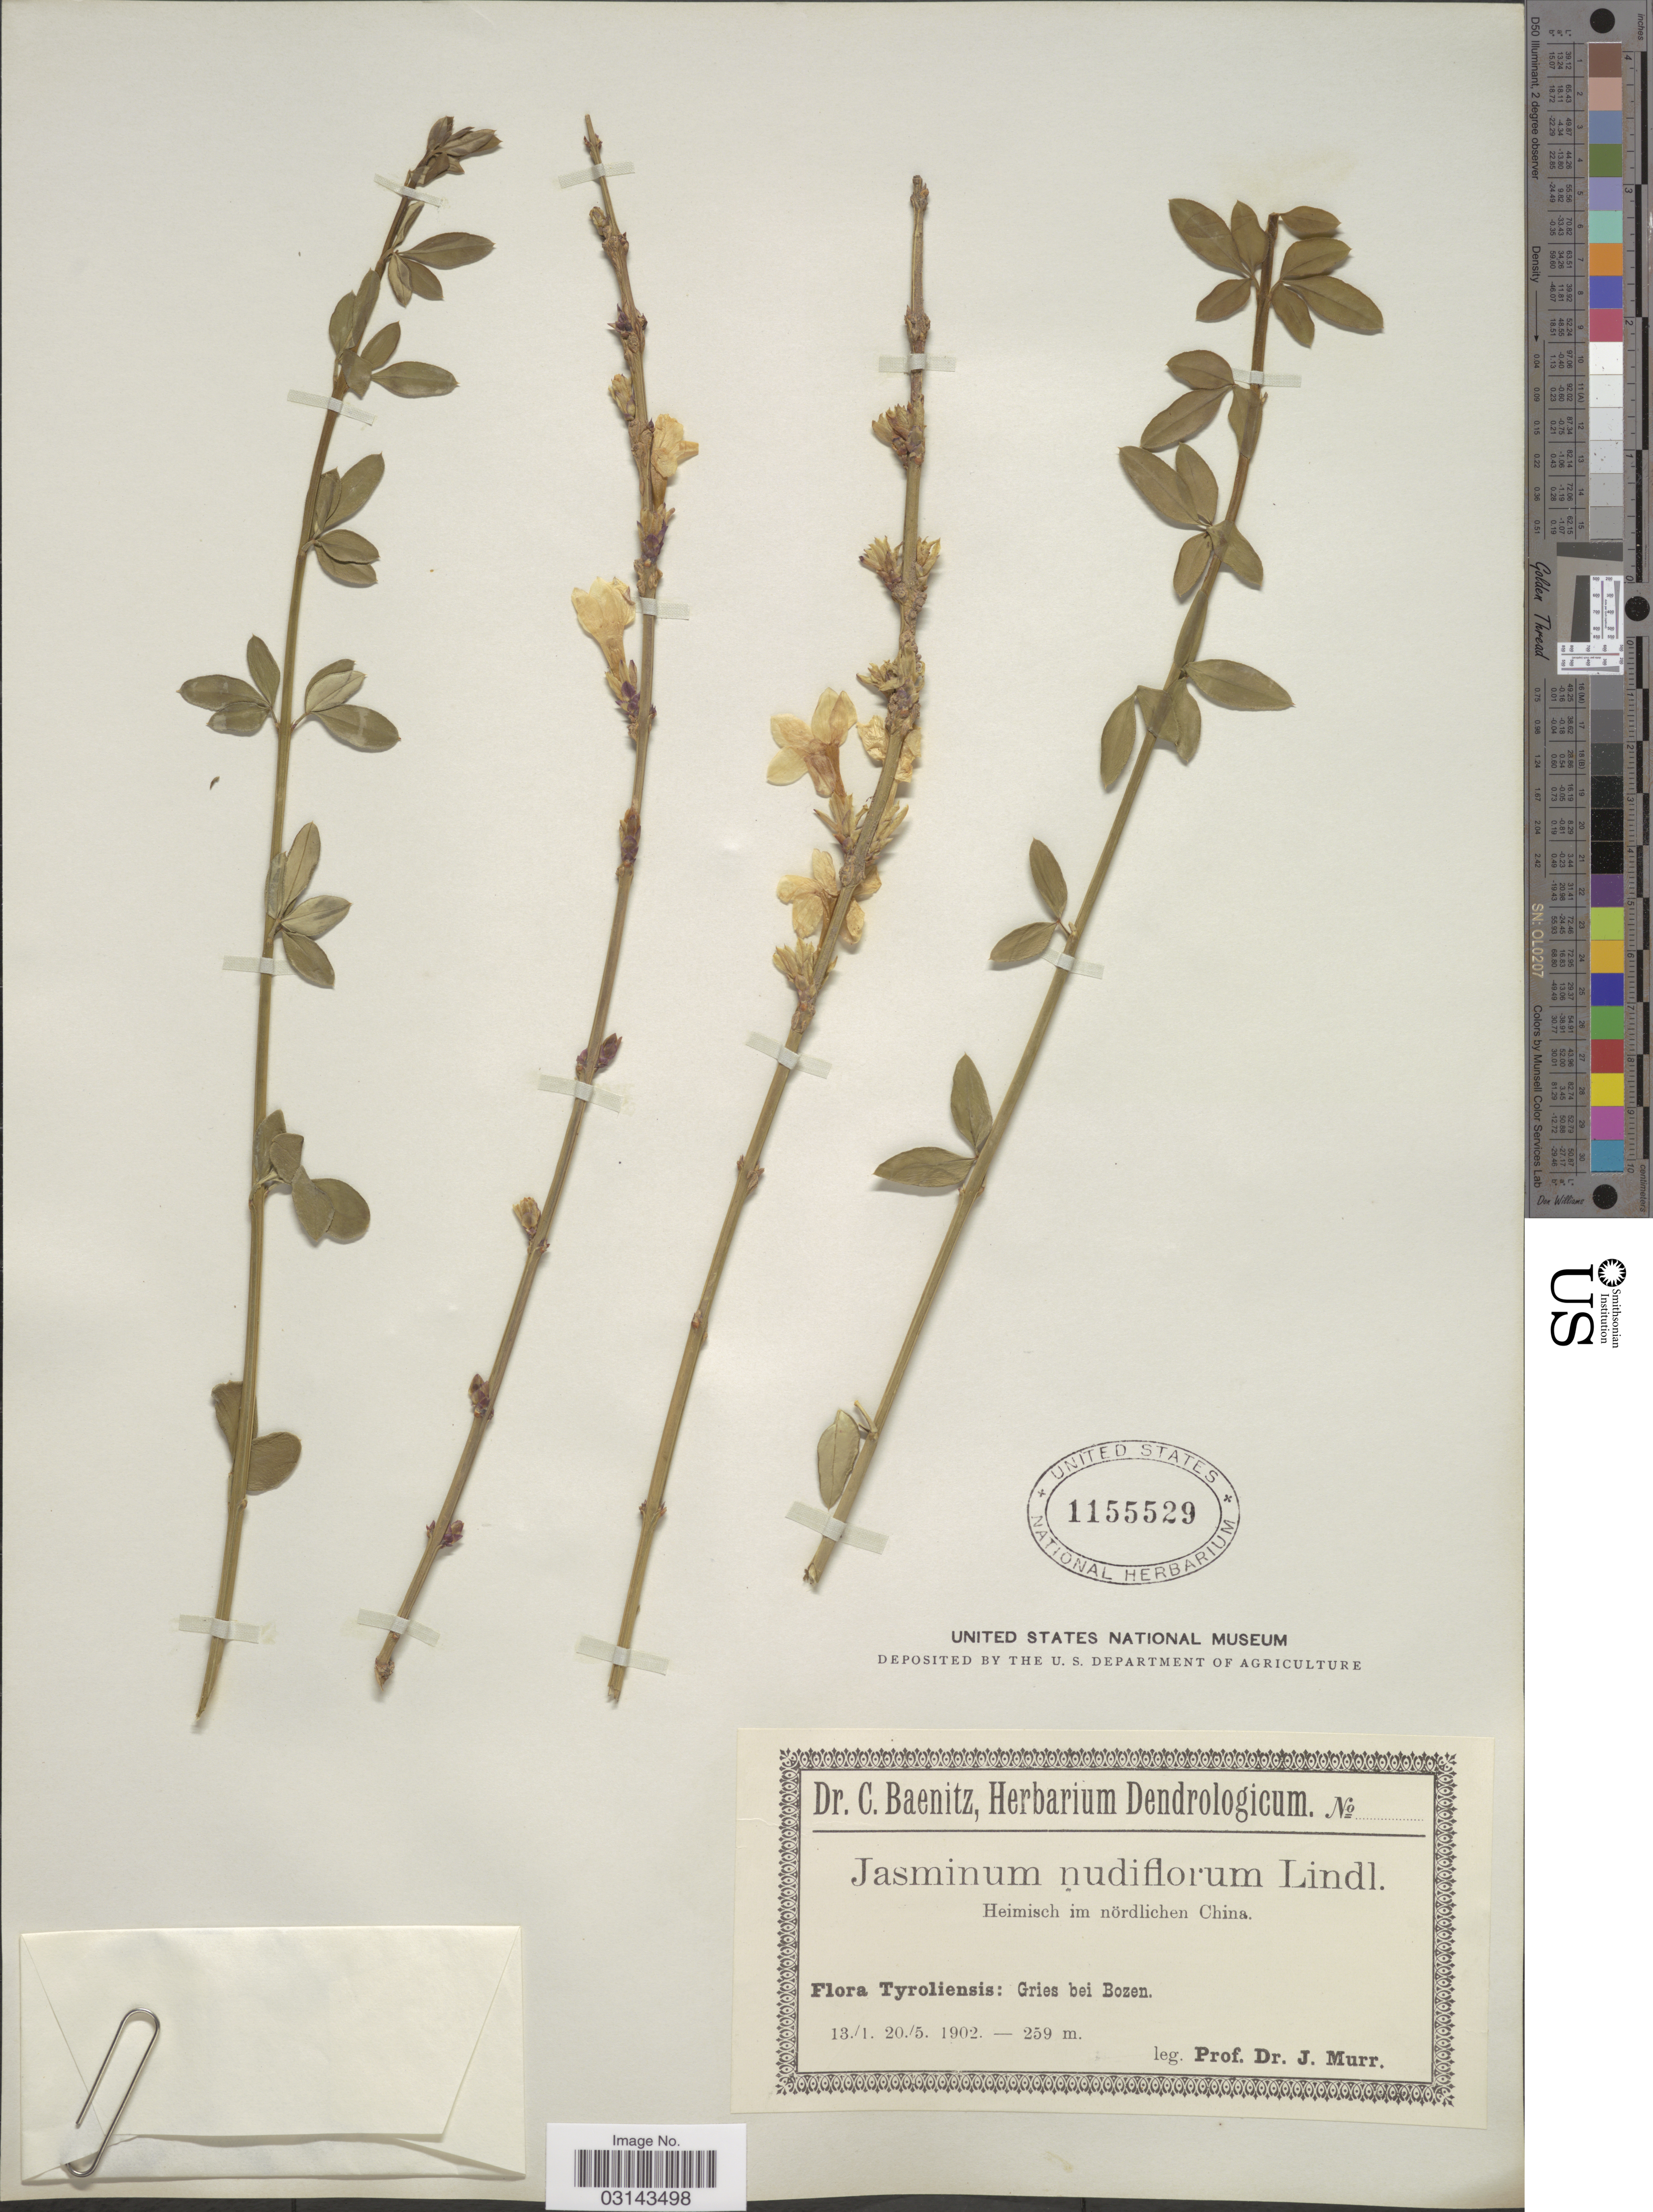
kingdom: Plantae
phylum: Tracheophyta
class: Magnoliopsida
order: Lamiales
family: Oleaceae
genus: Jasminum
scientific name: Jasminum nudiflorum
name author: Lindl.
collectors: J. Murr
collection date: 1902-01-13/1902-05-20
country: Italy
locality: Tyroliensis: Gries bei Bozen.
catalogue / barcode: US 1155529